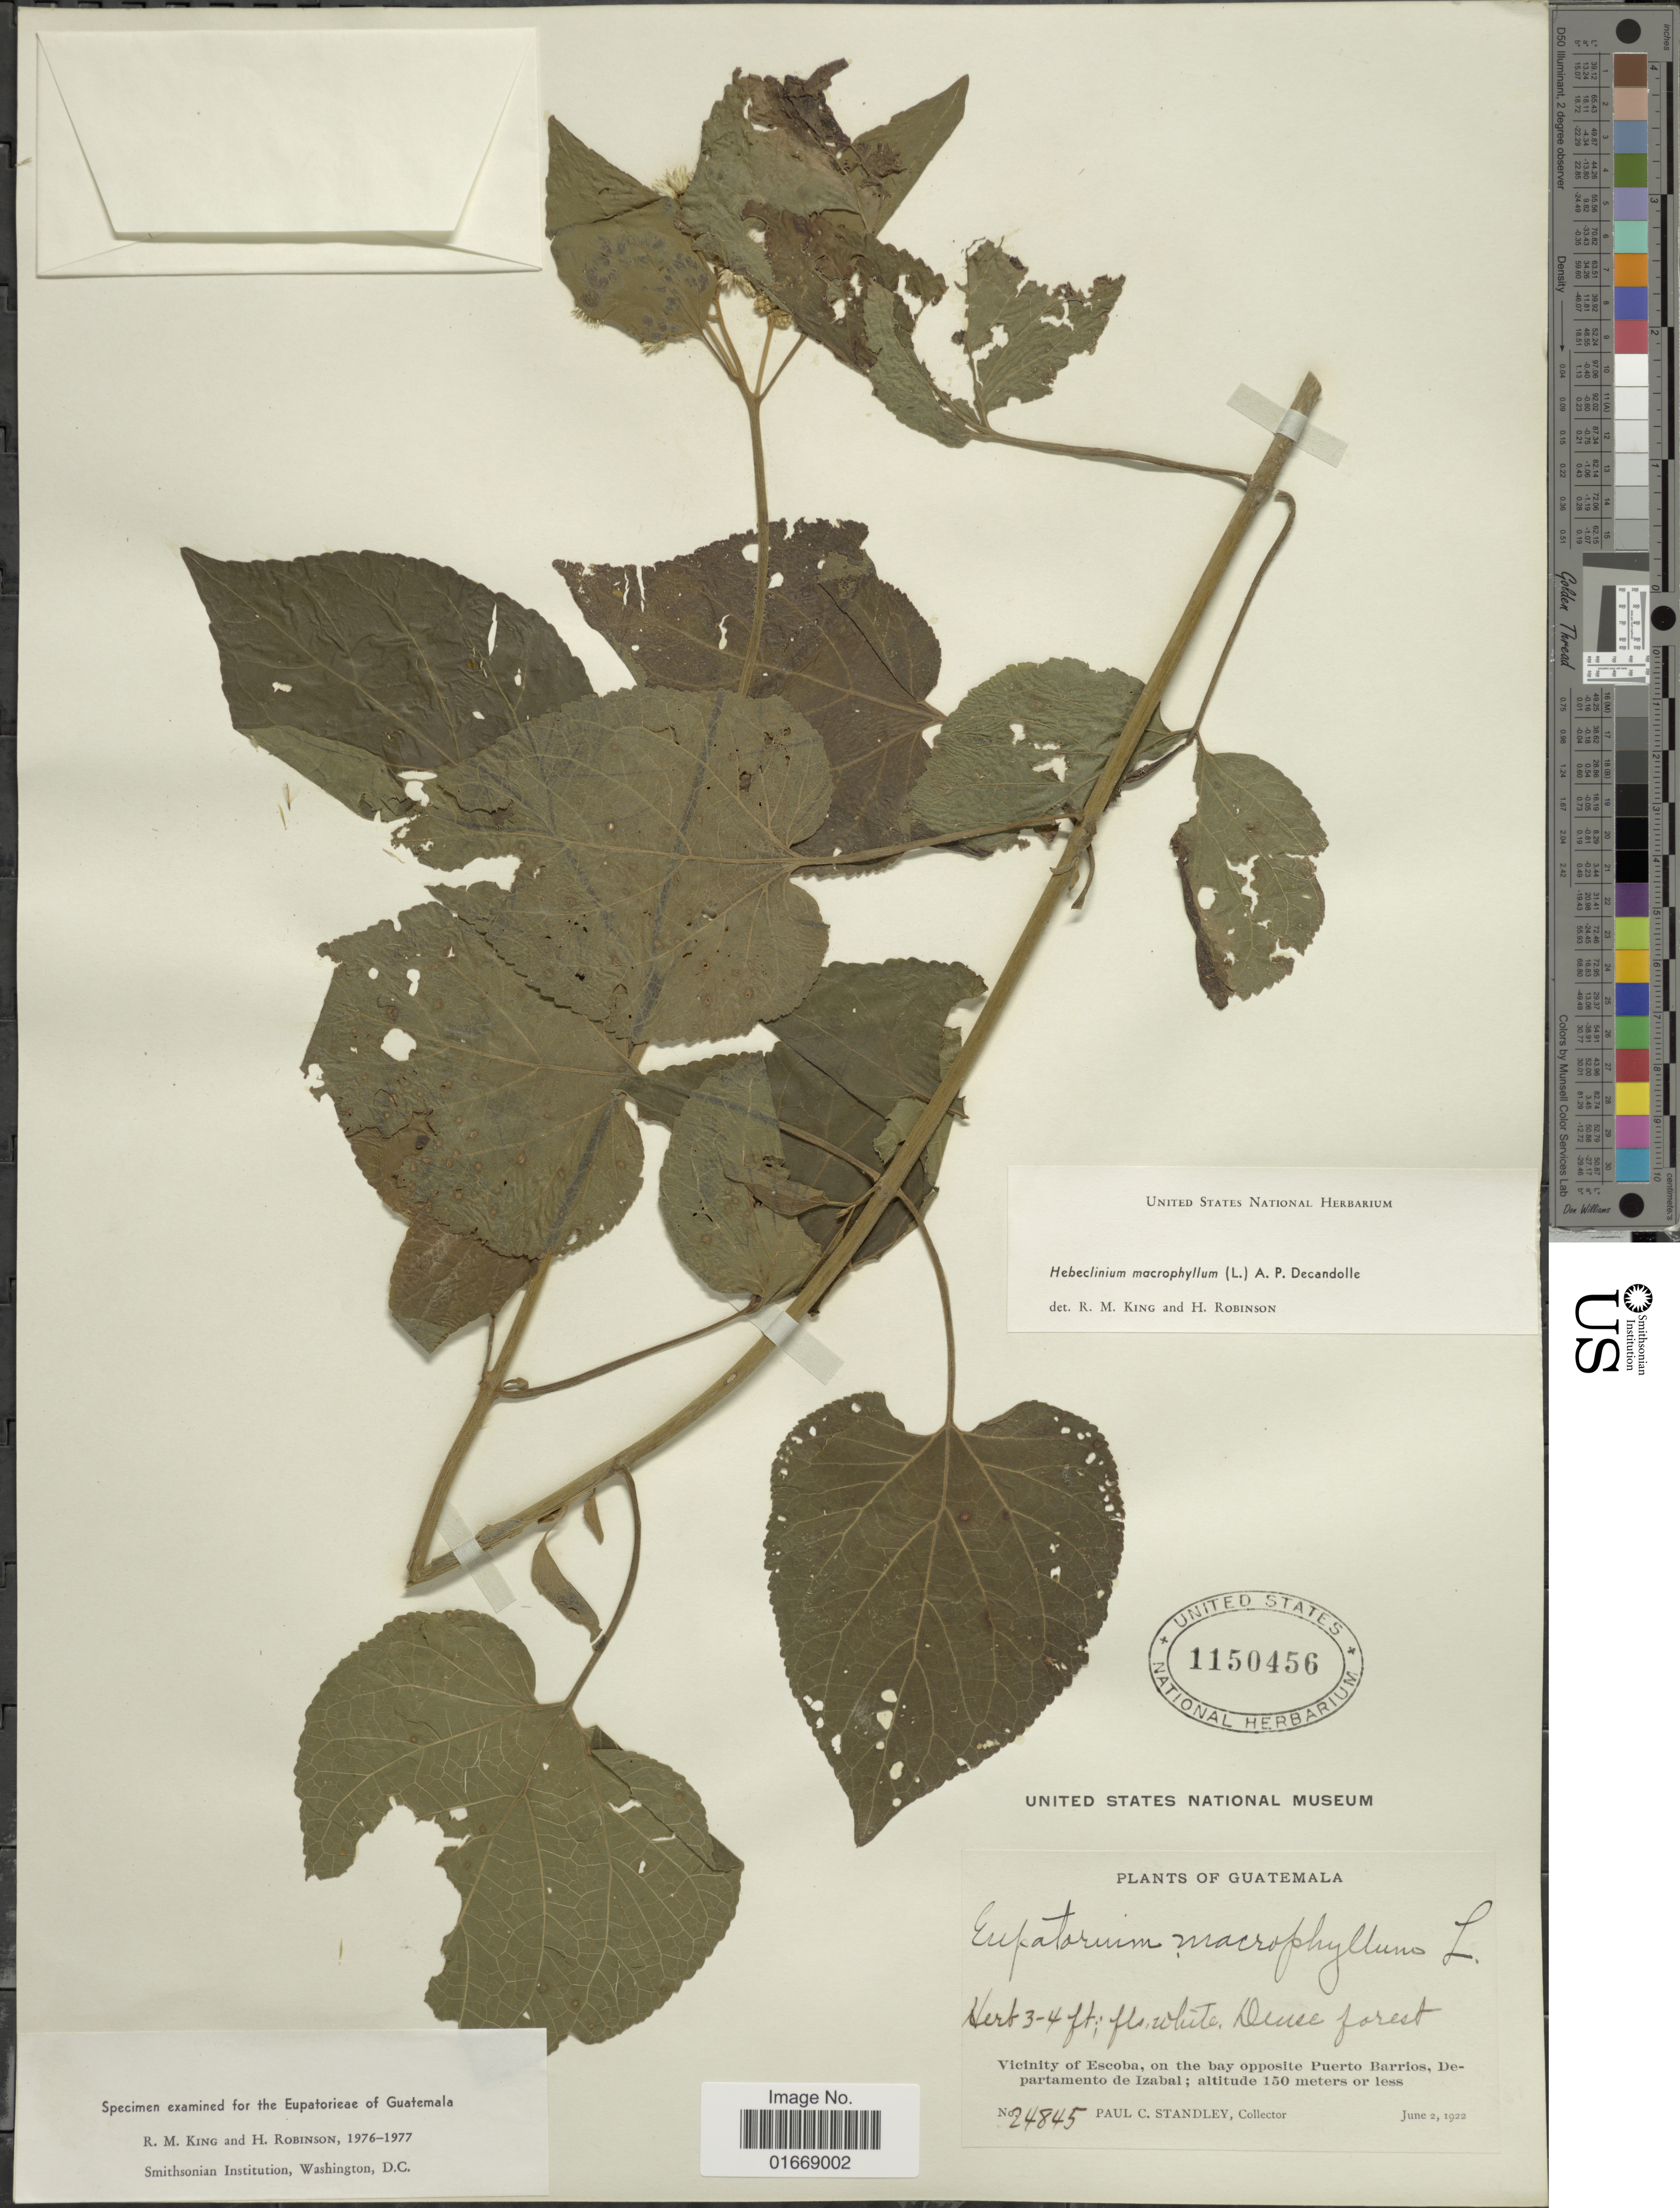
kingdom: Plantae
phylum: Tracheophyta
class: Magnoliopsida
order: Asterales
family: Asteraceae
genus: Hebeclinium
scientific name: Hebeclinium macrophyllum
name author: (L.) DC.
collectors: P. C. Standley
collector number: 24845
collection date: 1922-06-02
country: Guatemala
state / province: Izabal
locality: Vicinity of Escoba, on the bay opposite Puerto Barrios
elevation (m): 150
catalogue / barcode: US 1150456